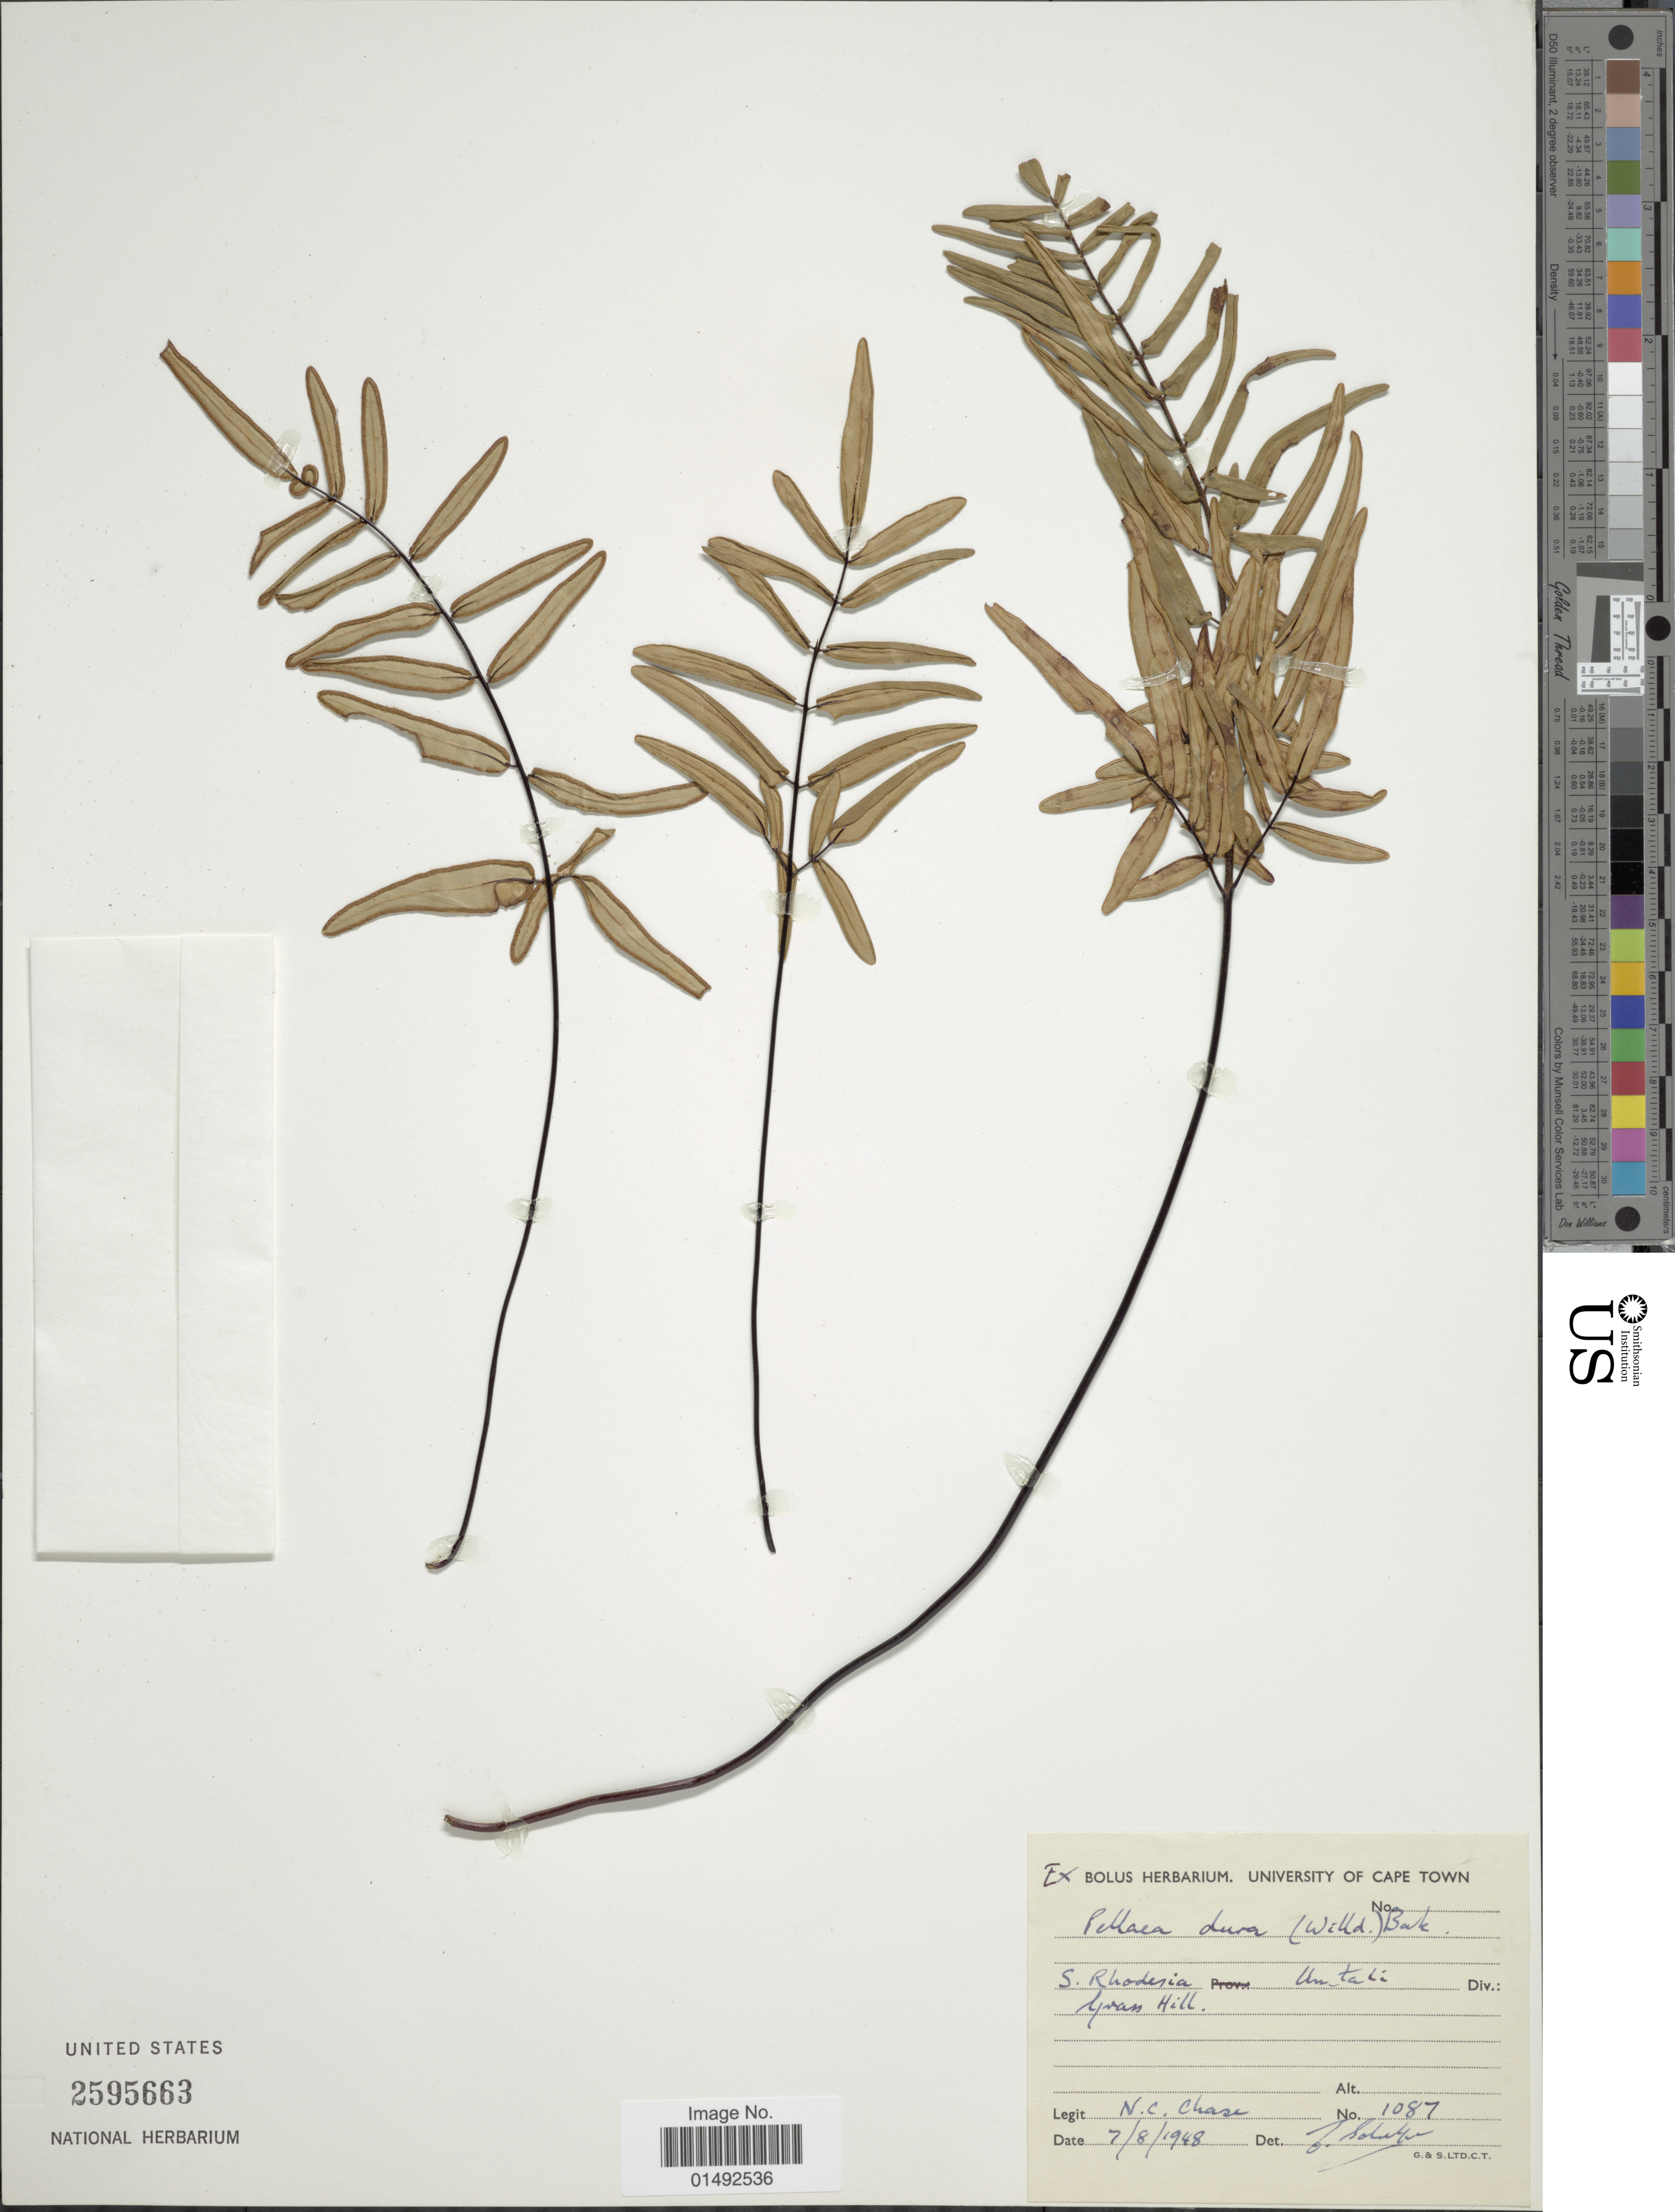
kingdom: Plantae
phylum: Tracheophyta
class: Polypodiopsida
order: Polypodiales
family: Pteridaceae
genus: Pellaea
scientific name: Pellaea dura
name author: (Willd.) Baker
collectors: N. C. Chase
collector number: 1087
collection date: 1948-08-07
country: Zambia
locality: S. Rhodesia, Umtali Div. Gran Hill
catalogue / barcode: US 2595663